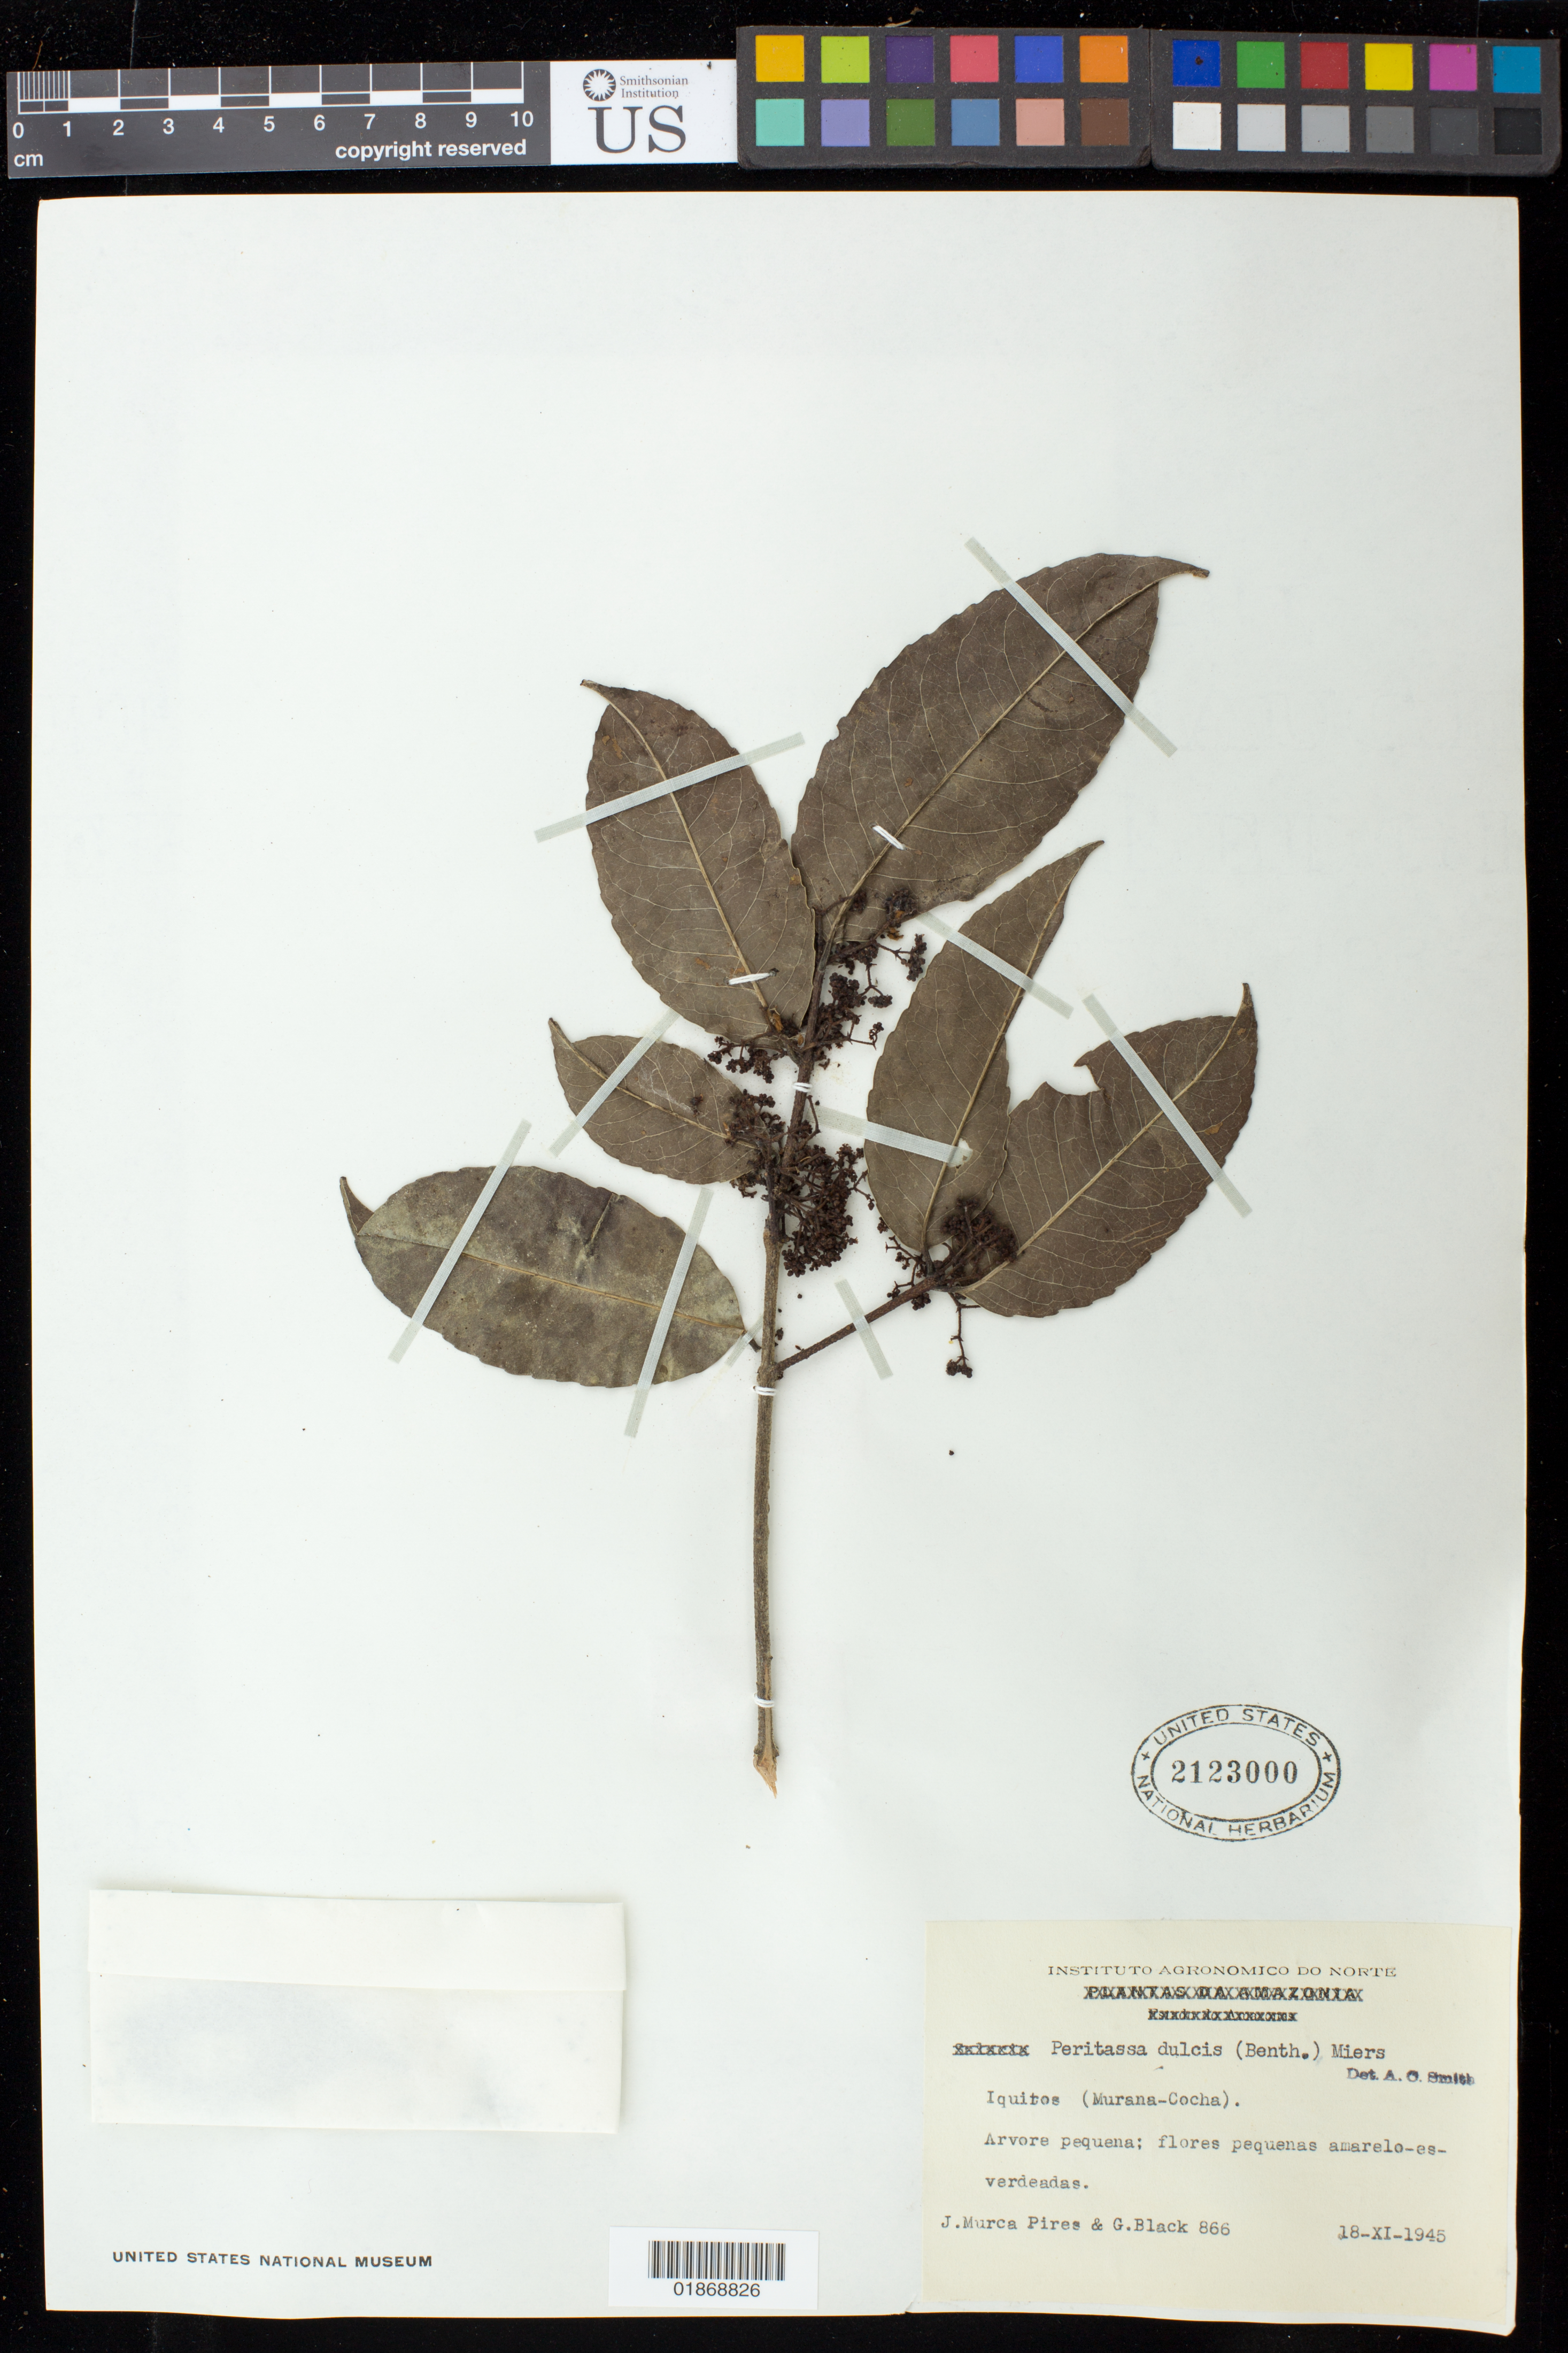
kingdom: Plantae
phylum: Tracheophyta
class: Magnoliopsida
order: Celastrales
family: Celastraceae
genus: Peritassa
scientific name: Peritassa dulcis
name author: (Benth.) Miers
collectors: J. M. Pires & G. A. Black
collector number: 866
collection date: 1945-11-18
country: Peru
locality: Iquitos (Murana-Cocha)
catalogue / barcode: US 2123000